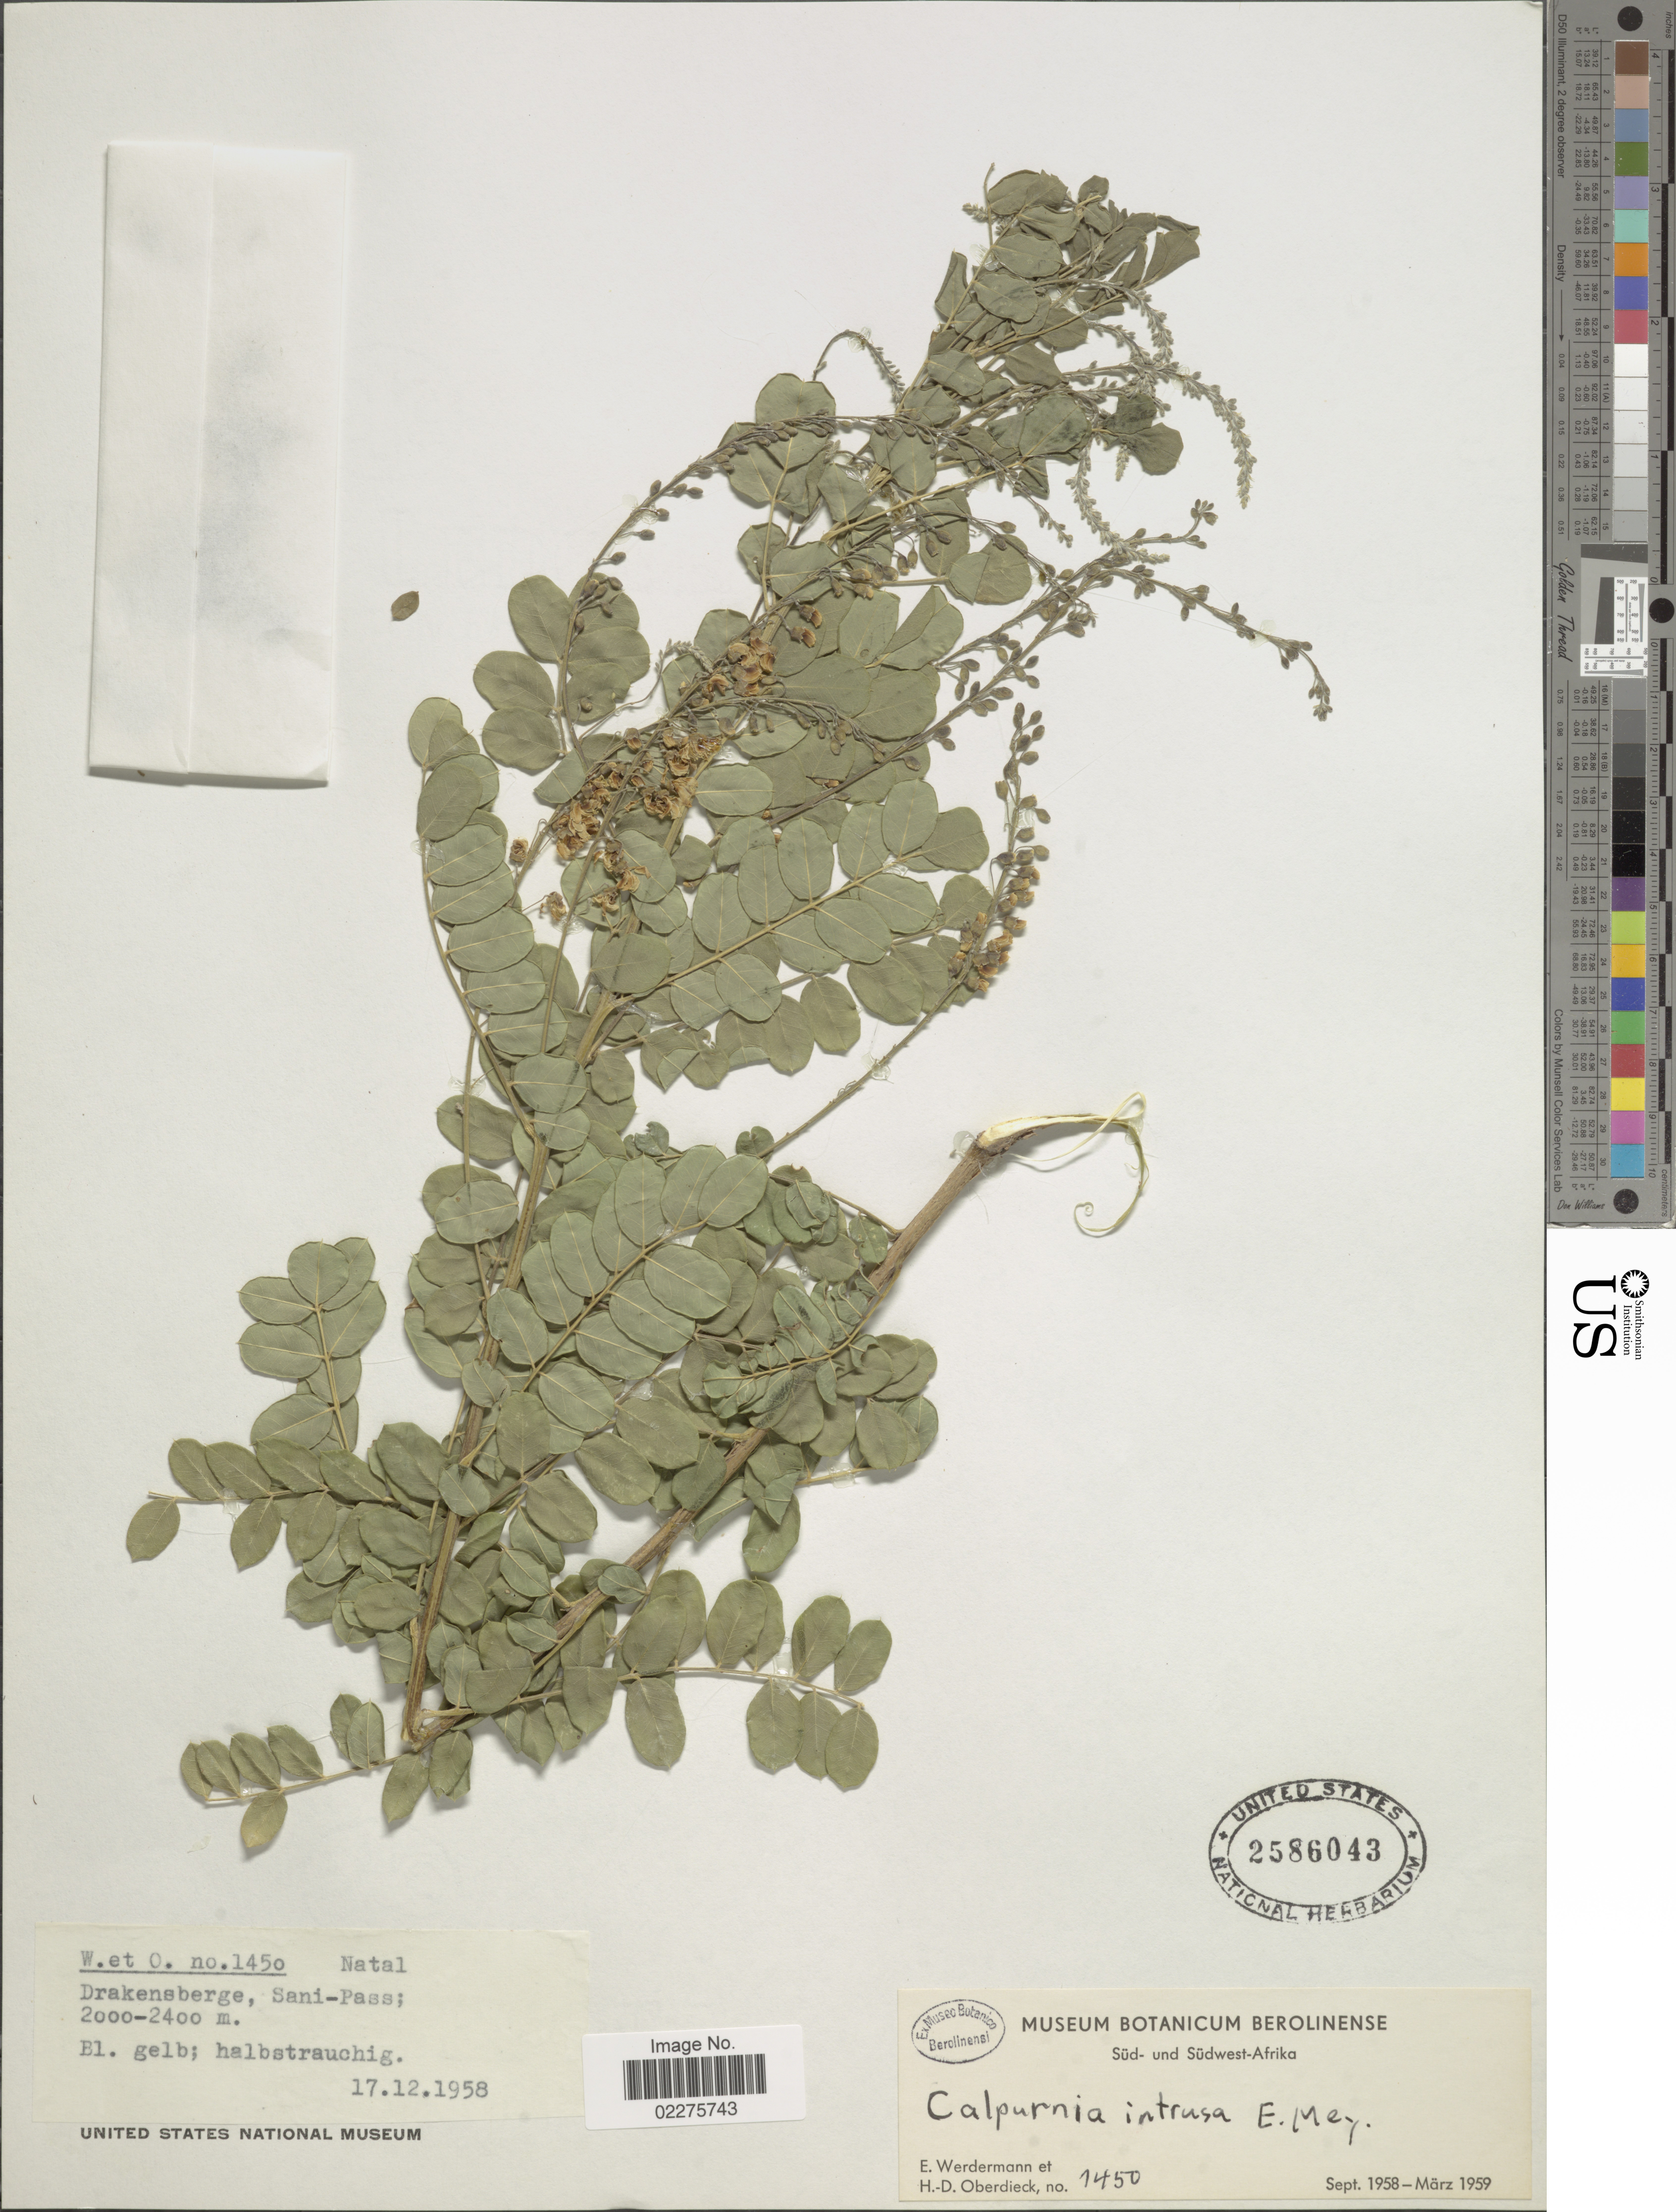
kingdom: Plantae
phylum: Tracheophyta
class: Magnoliopsida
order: Fabales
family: Fabaceae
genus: Calpurnia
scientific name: Calpurnia intrusa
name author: (R. Br.) E. Mey.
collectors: E. Werdermann & H. Oberdieck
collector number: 1450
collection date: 1958-12-17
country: South Africa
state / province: KwaZulu-Natal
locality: Natal. Drakensberge, Sani-Paas. Süd- und Südwest-Afrika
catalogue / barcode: US 2586043